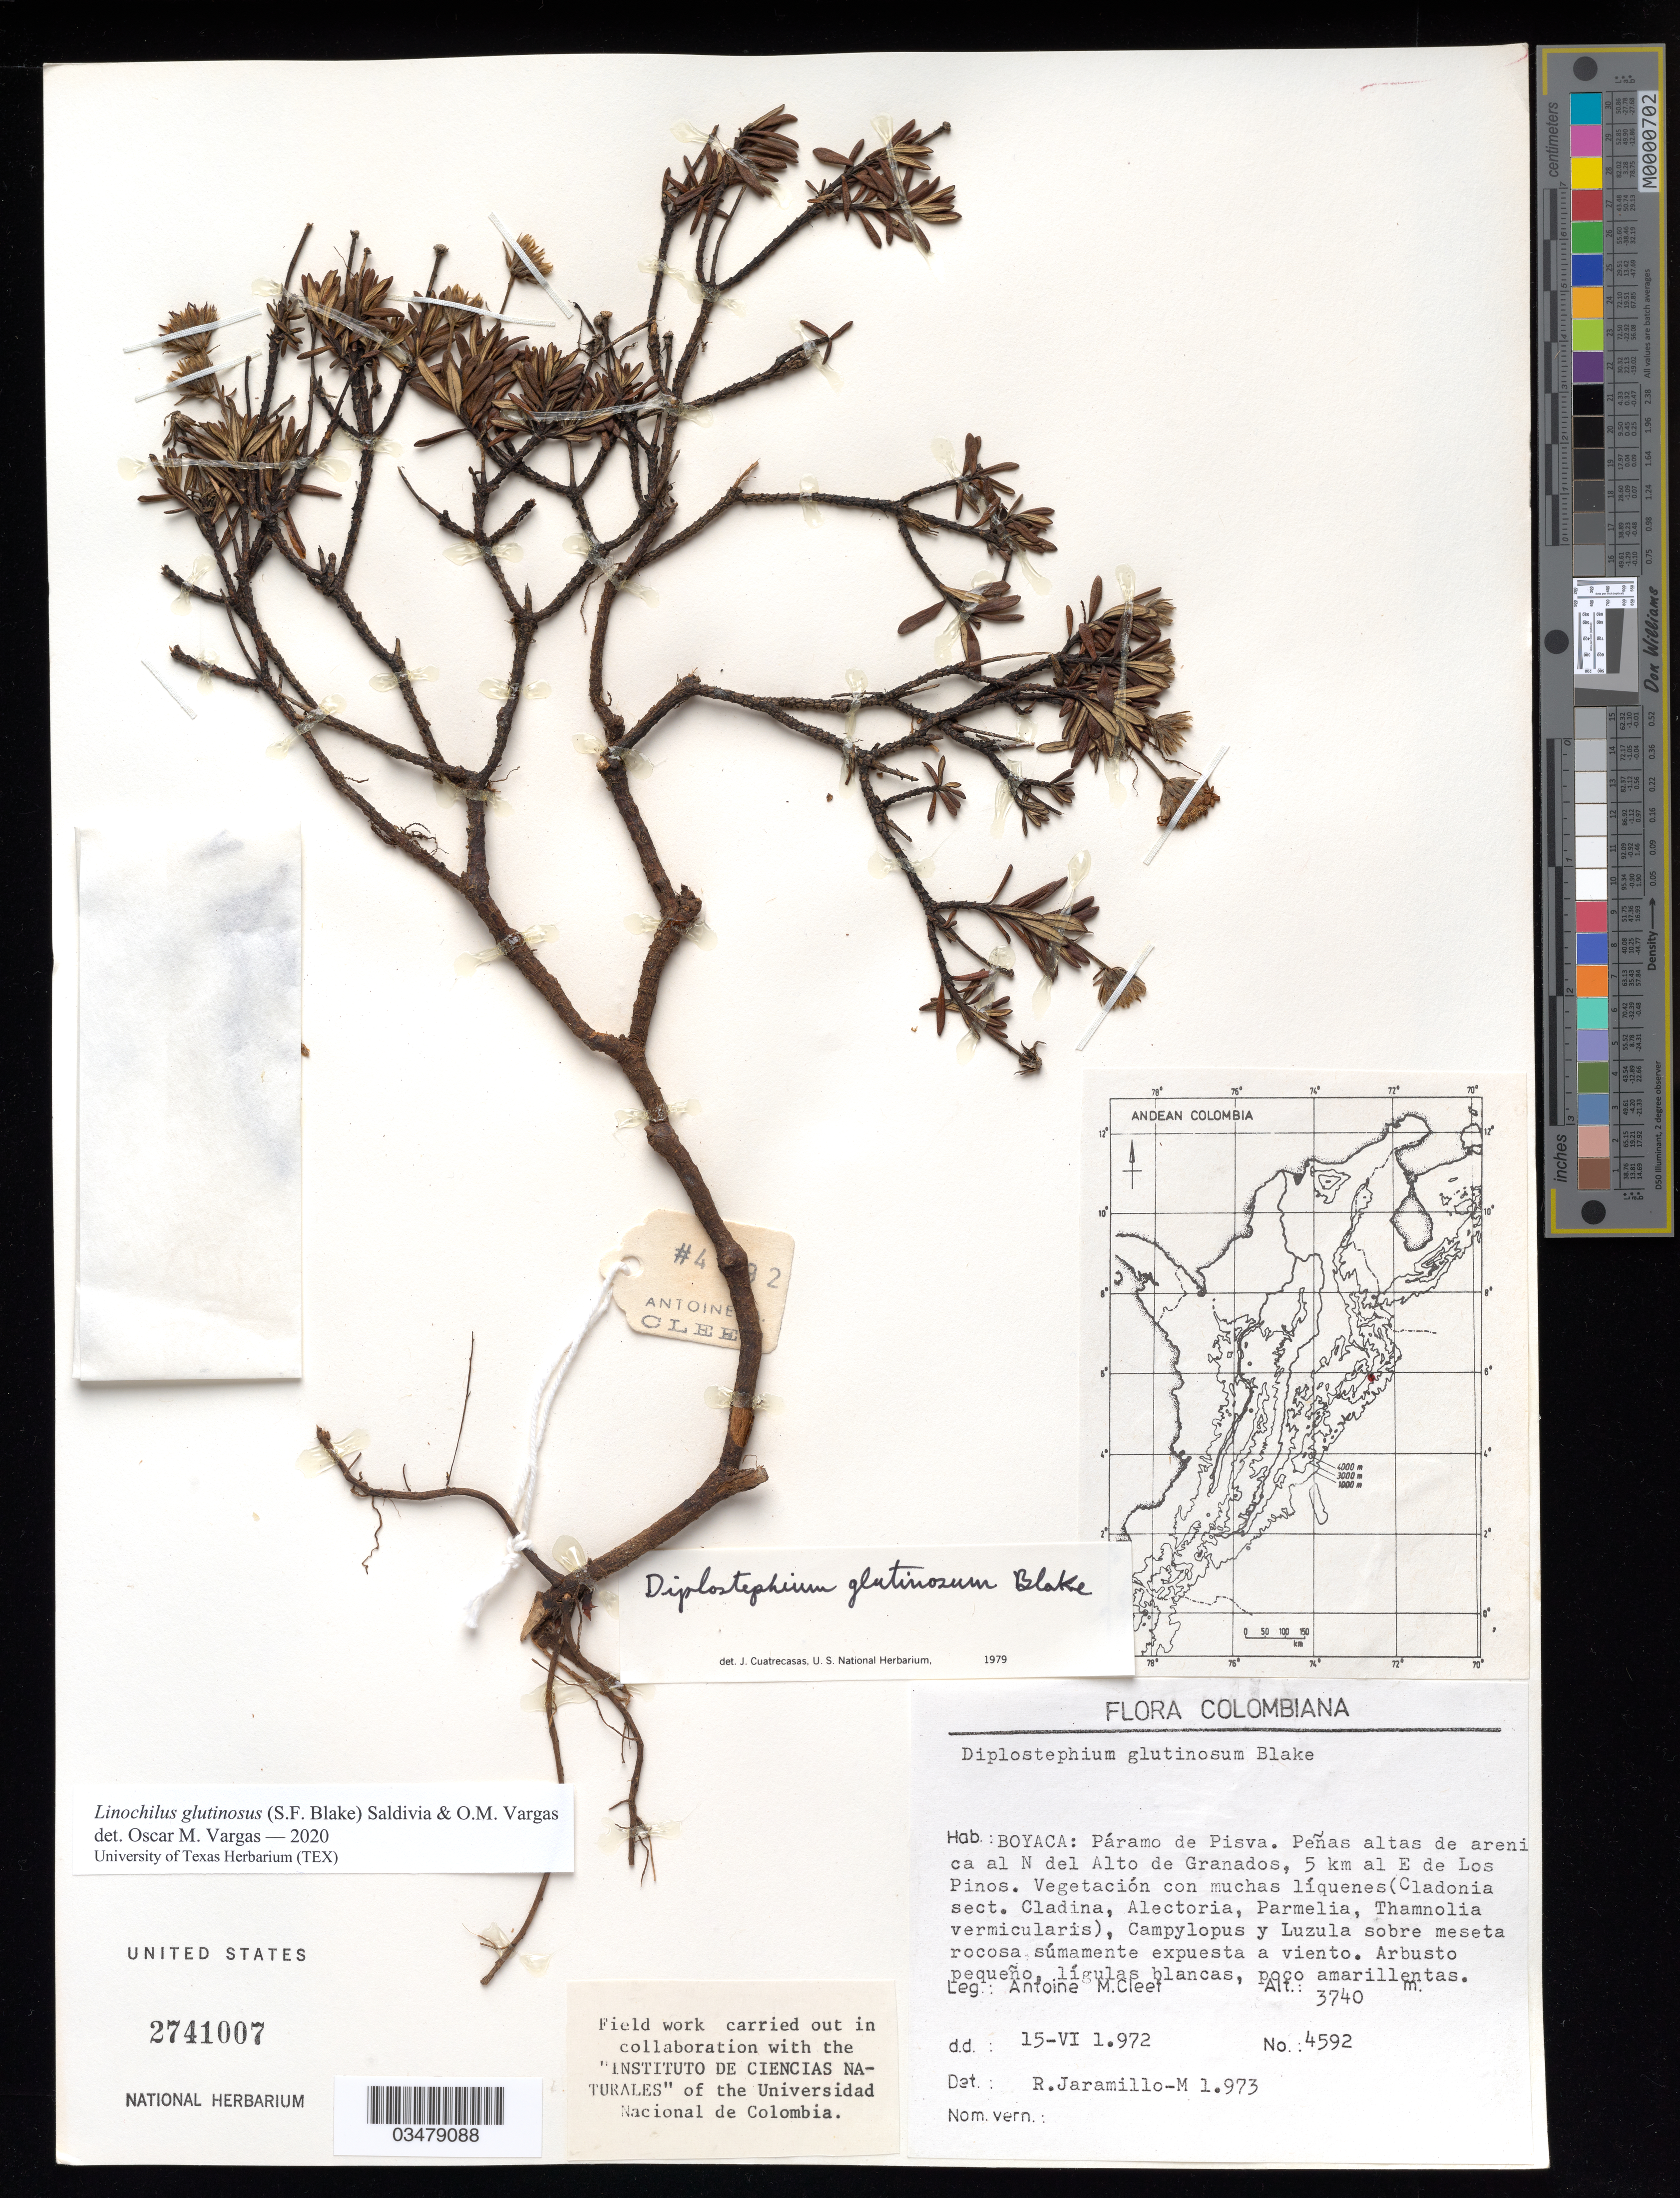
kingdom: Plantae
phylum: Tracheophyta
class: Magnoliopsida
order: Asterales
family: Asteraceae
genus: Linochilus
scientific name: Linochilus glutinosus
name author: (S.F. Blake) Saldivia & O.M. Vargas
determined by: Vargas, Oscar M.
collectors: A. M. Cleef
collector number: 4592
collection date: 1972-06-15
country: Colombia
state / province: Boyacá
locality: Páramo de Pisva. Peñas altas de arenisca al N del Alto de Granados, 5 km al E de Los Pinos.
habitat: Vegetacion con muchas liquenes; sobre meseta rocosa sumamente expuesta a viento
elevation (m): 3740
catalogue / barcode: US 2741007